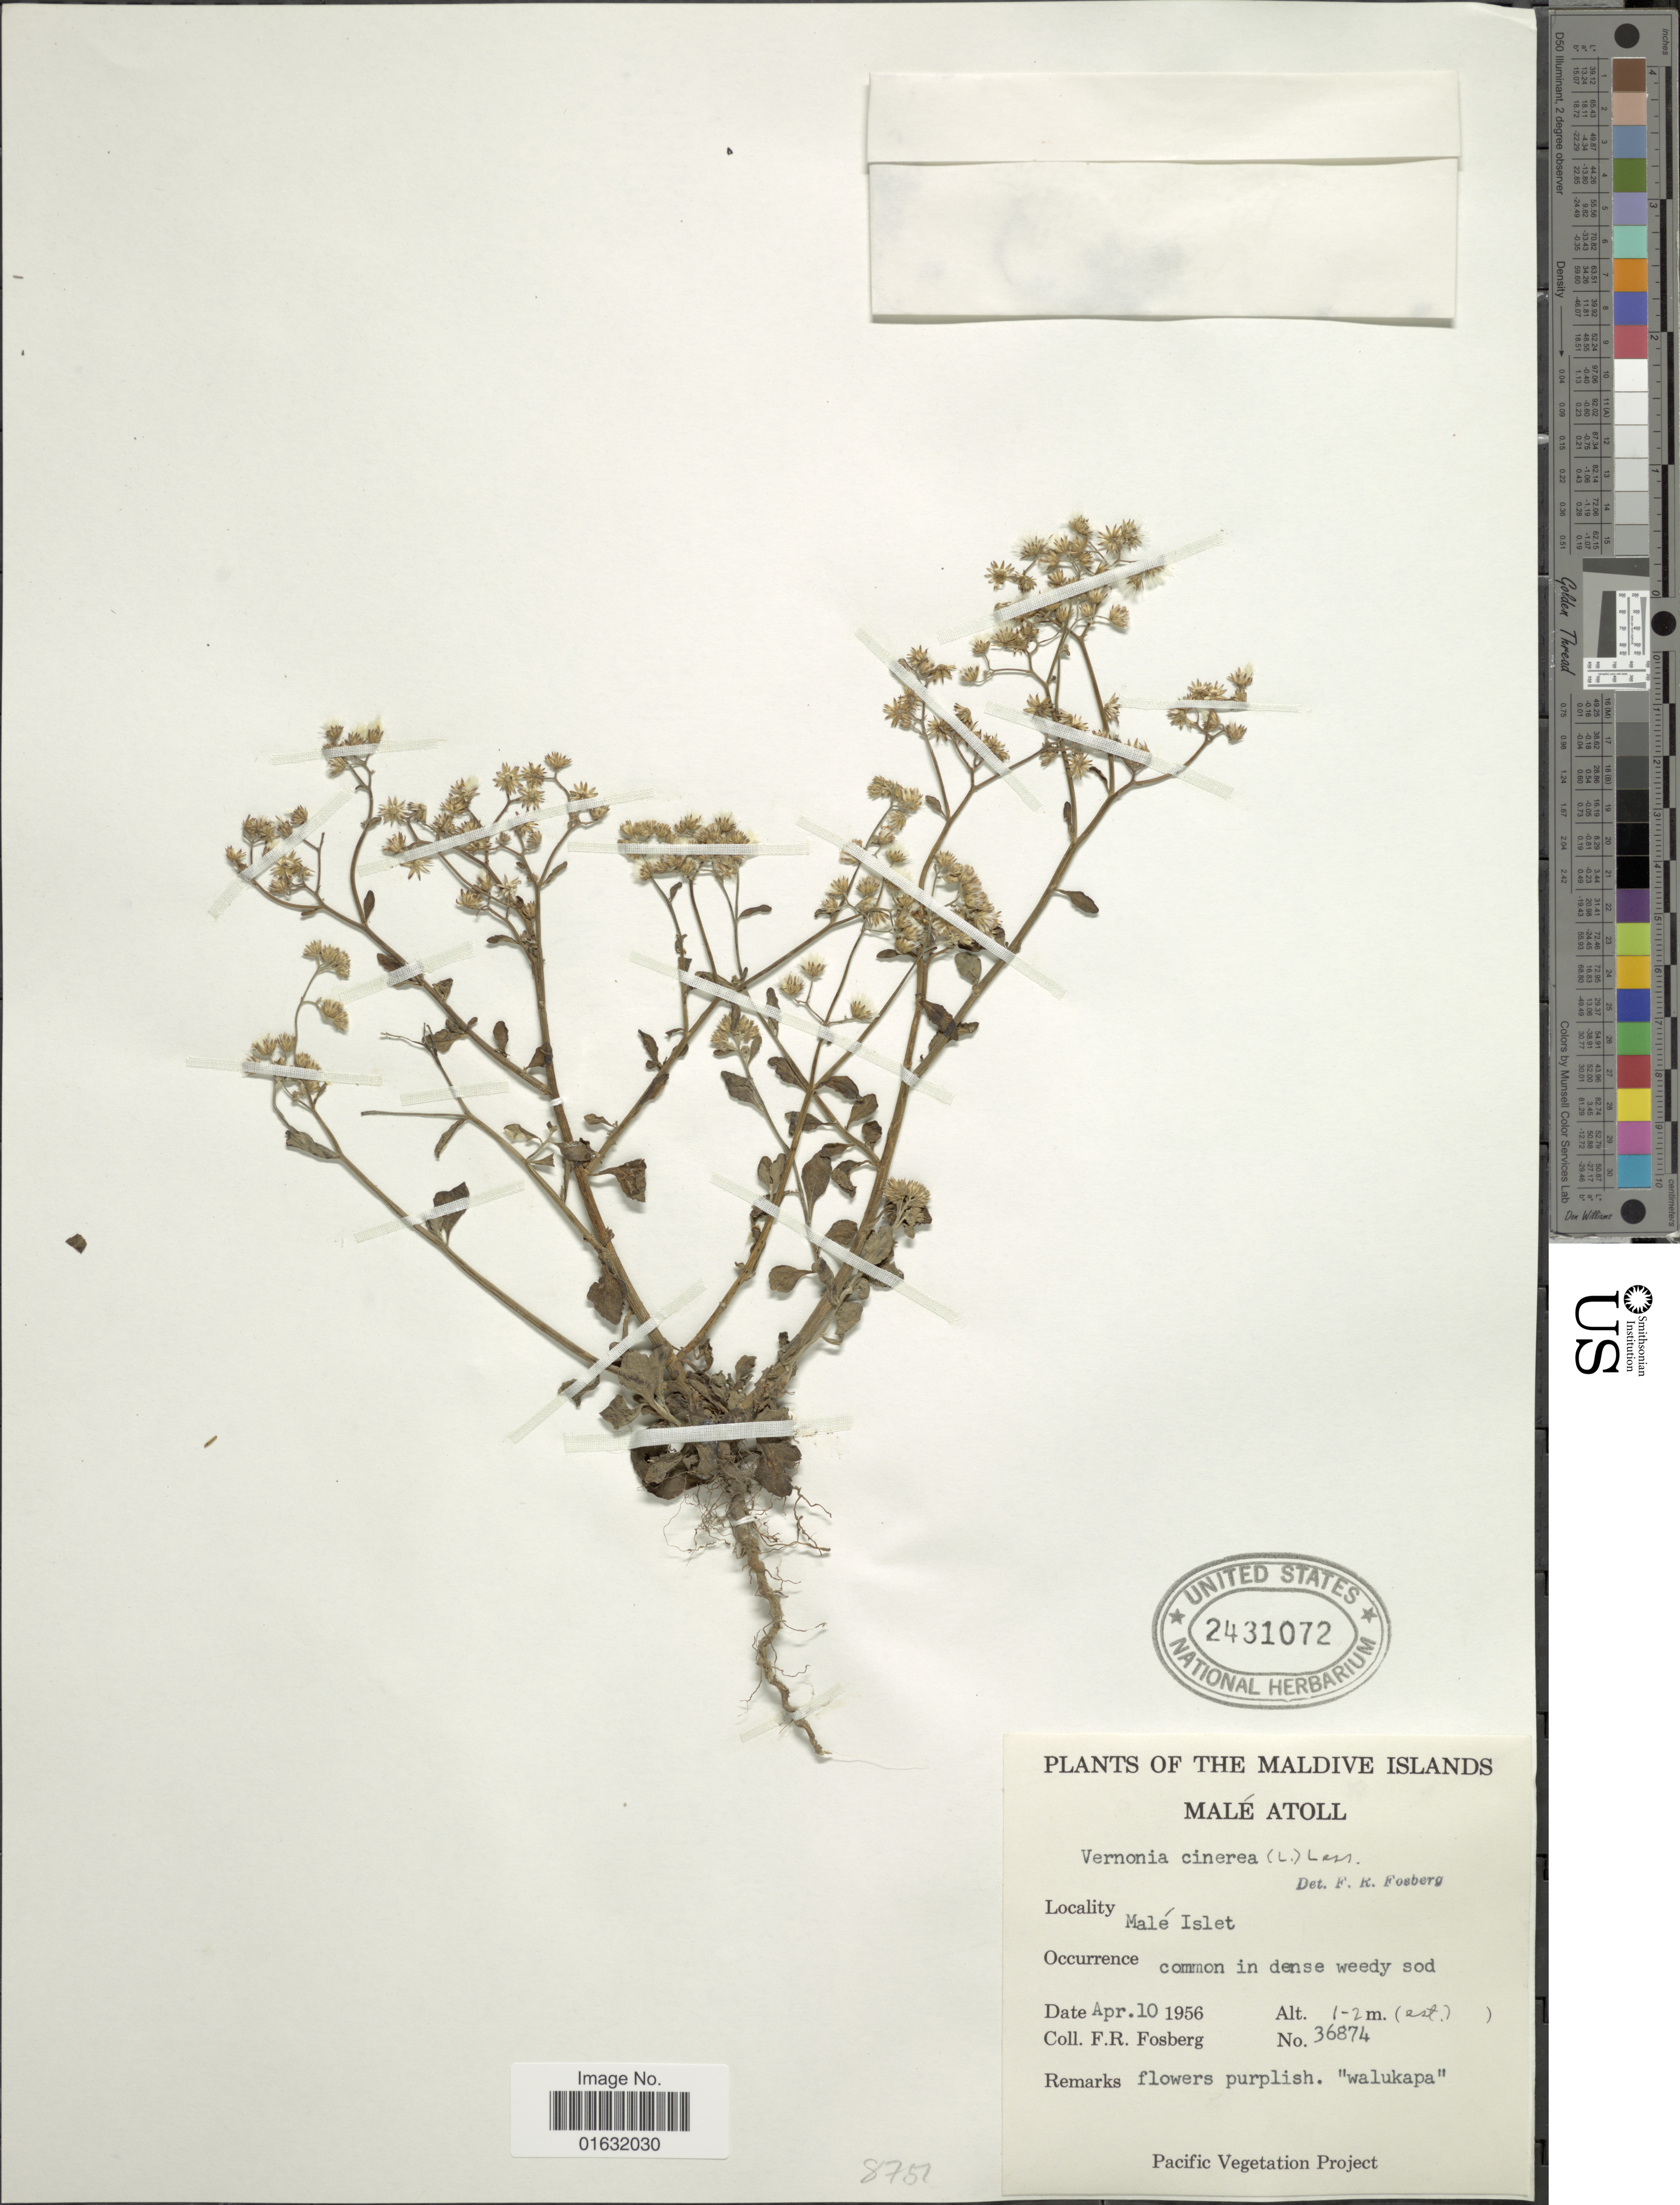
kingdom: Plantae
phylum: Tracheophyta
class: Magnoliopsida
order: Asterales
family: Asteraceae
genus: Cyanthillium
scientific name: Cyanthillium cinereum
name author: (L.) H. Rob.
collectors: F. R. Fosberg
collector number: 36874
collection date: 1956-04-10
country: Maldive Islands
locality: Maldive Islands, Malé Atoll, Malé Islet.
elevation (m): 1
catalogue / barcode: US 2431072